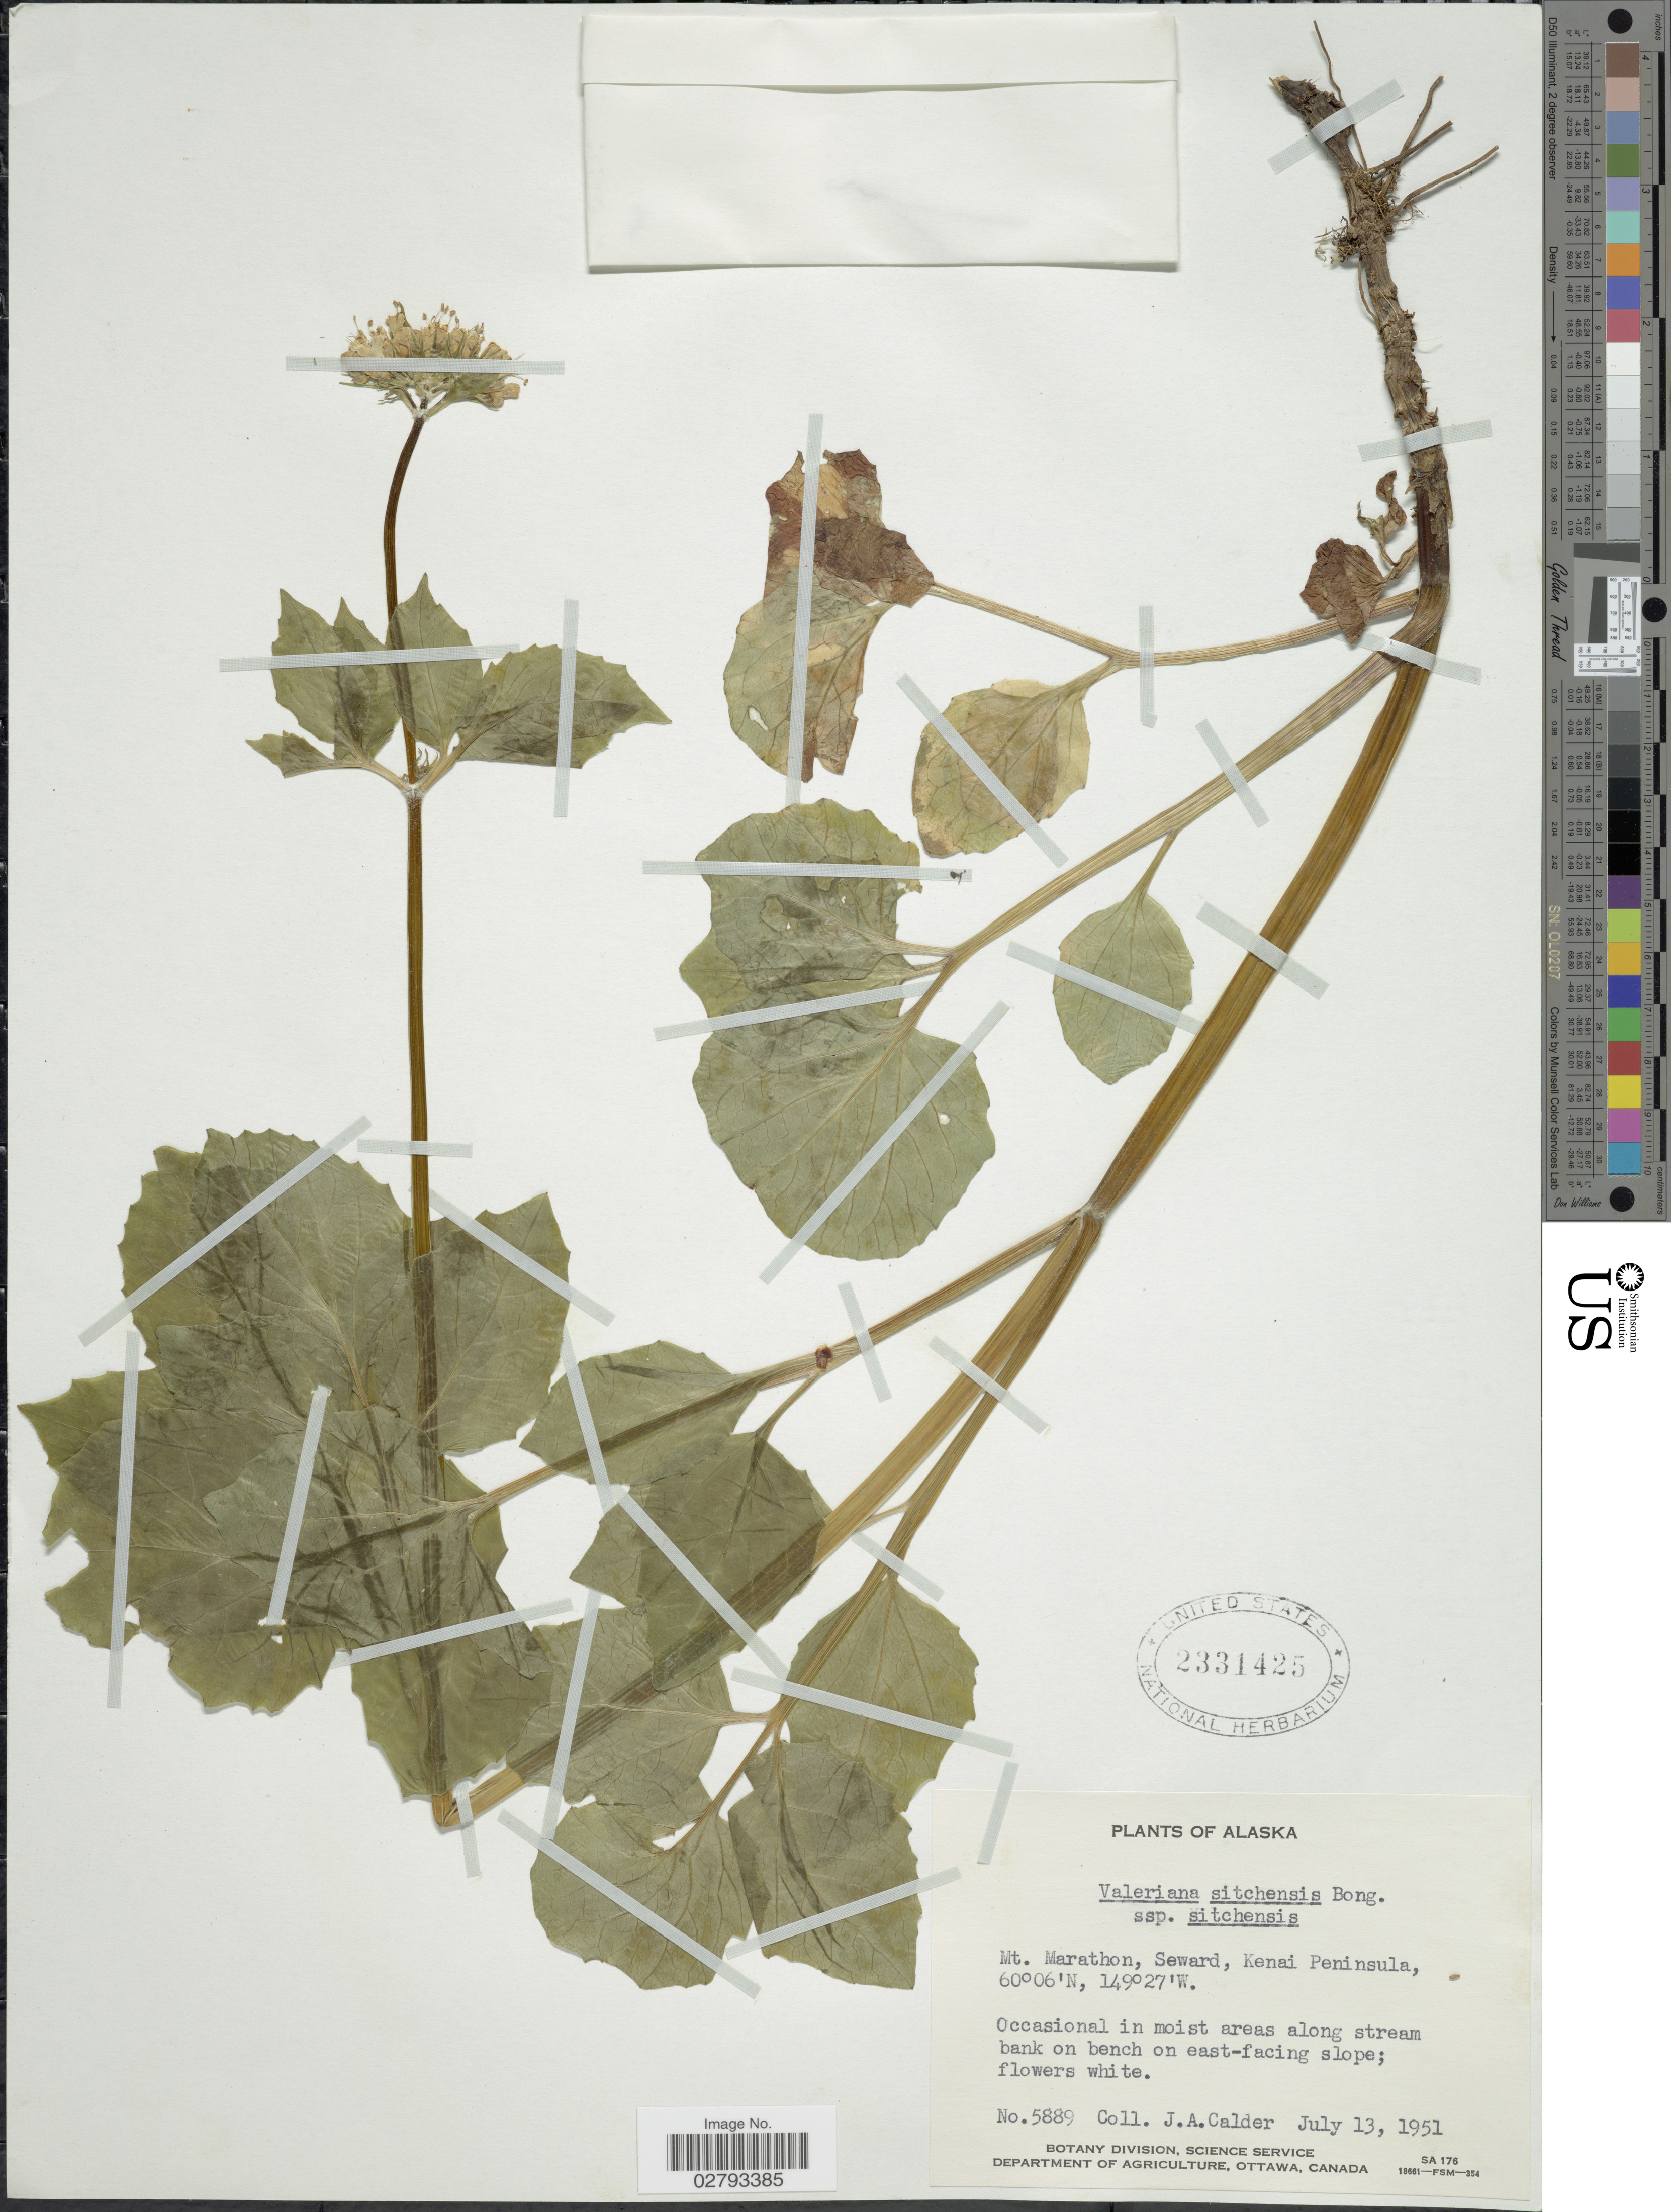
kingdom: Plantae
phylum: Tracheophyta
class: Magnoliopsida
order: Dipsacales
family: Caprifoliaceae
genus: Valeriana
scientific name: Valeriana sitchensis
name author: Bong.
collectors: J. A. Calder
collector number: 5889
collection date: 1951-07-13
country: United States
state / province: Alaska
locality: Mt. Marathon, Seward, Kenai Peninsula.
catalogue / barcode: US 2331425